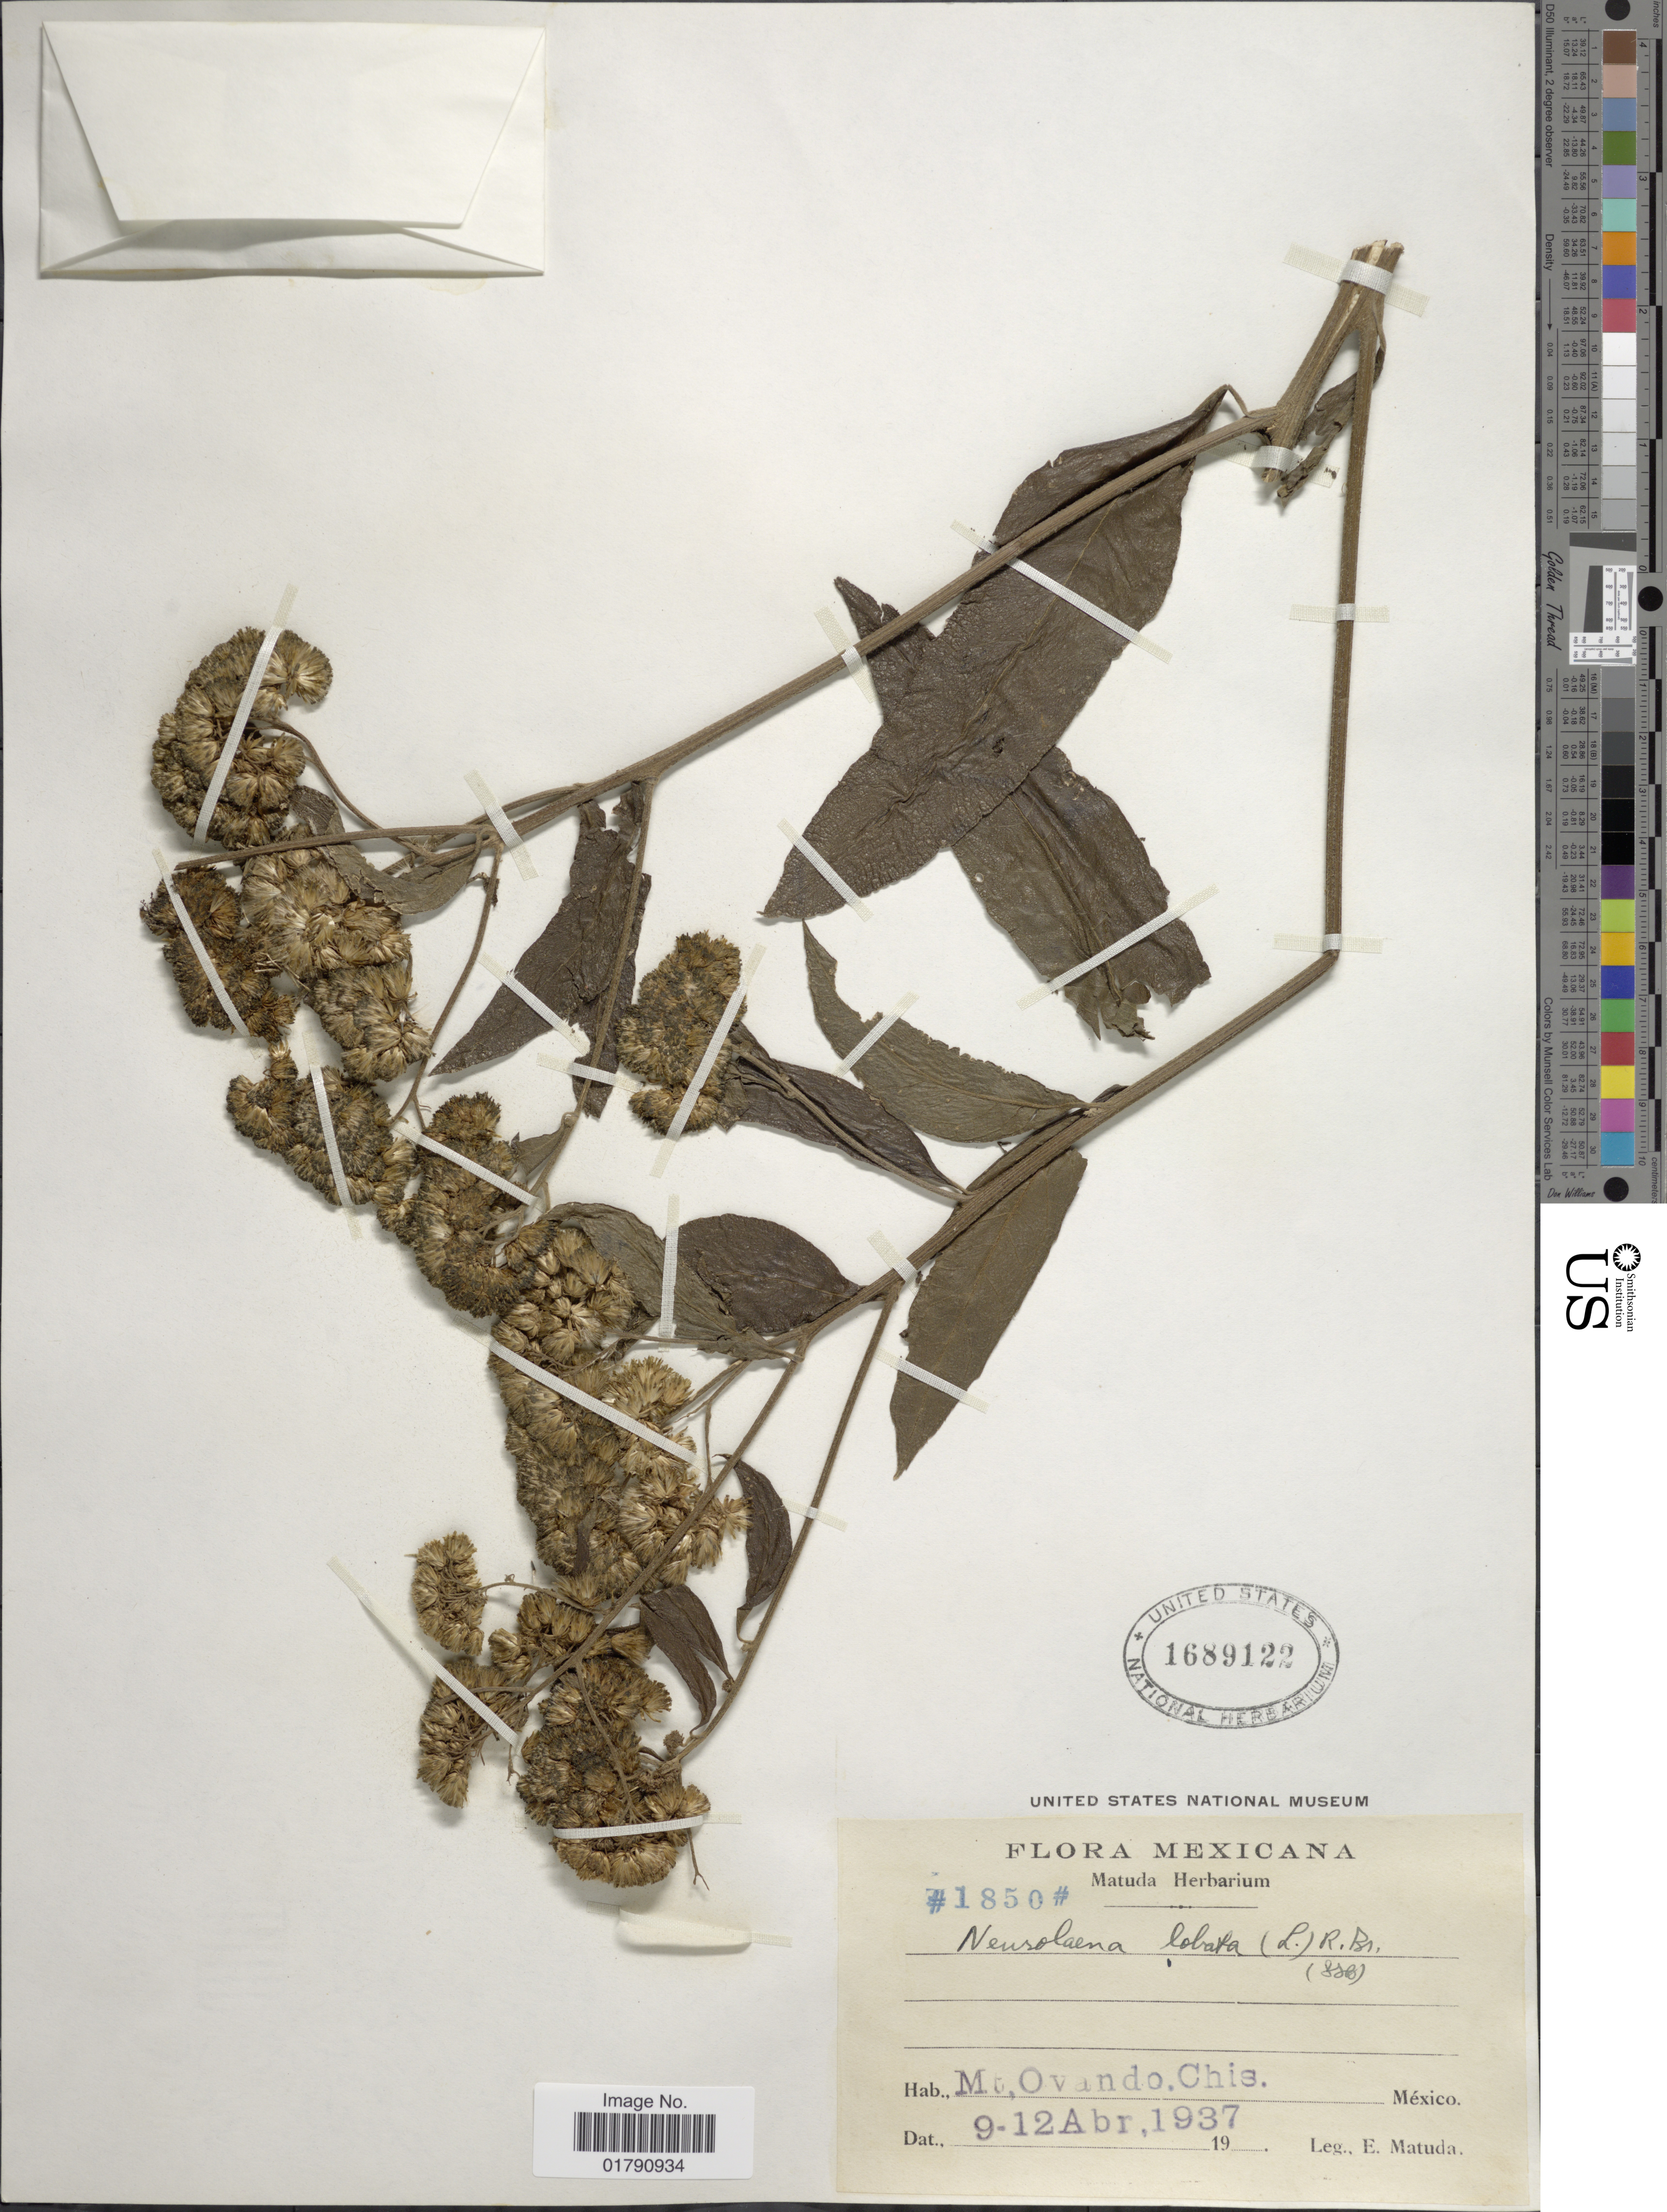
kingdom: Plantae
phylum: Tracheophyta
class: Magnoliopsida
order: Asterales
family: Asteraceae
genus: Neurolaena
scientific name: Neurolaena lobata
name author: (L.) R. Br. ex Cass.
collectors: E. Matuda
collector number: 1850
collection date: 1937-04-09/1937-04-12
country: Mexico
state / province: Chiapas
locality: Mt. Ovando, Chis.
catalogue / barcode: US 1689122